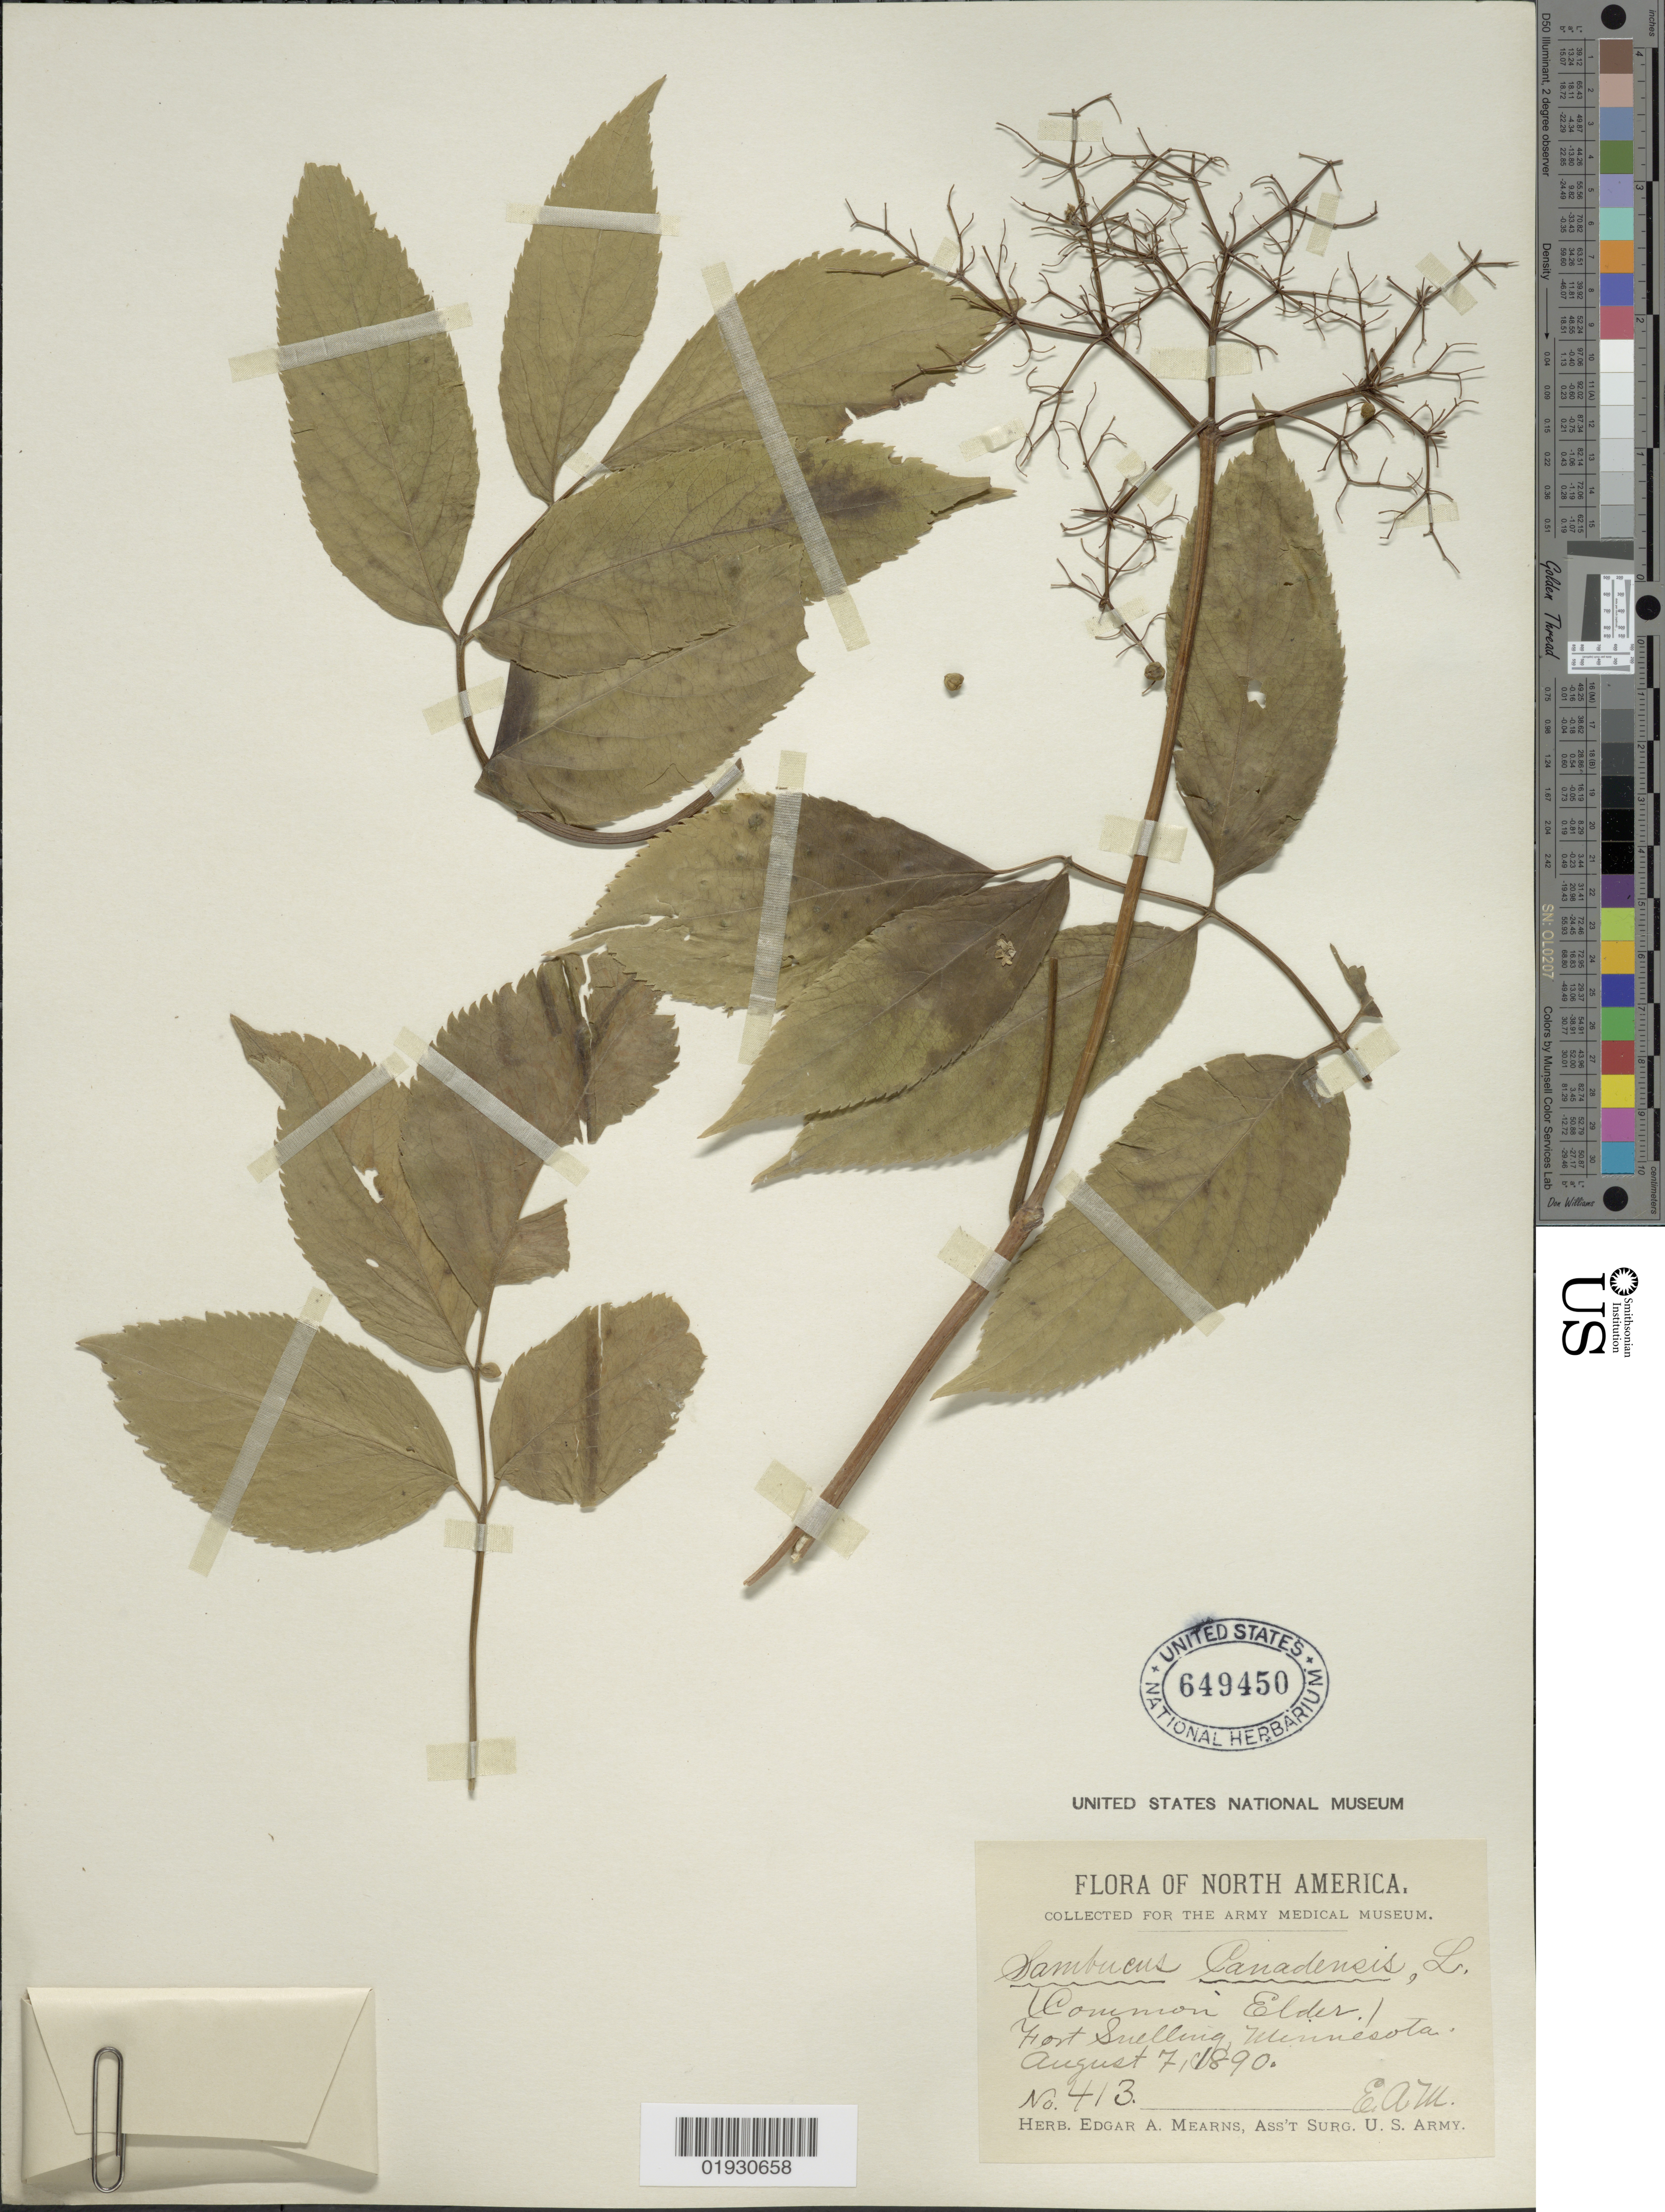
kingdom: Plantae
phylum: Tracheophyta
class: Magnoliopsida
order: Dipsacales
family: Viburnaceae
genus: Sambucus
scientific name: Sambucus canadensis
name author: L.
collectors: E. A. Mearns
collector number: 413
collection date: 1890-08-07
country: United States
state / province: Minnesota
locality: Fort Snelling.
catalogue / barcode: US 649450